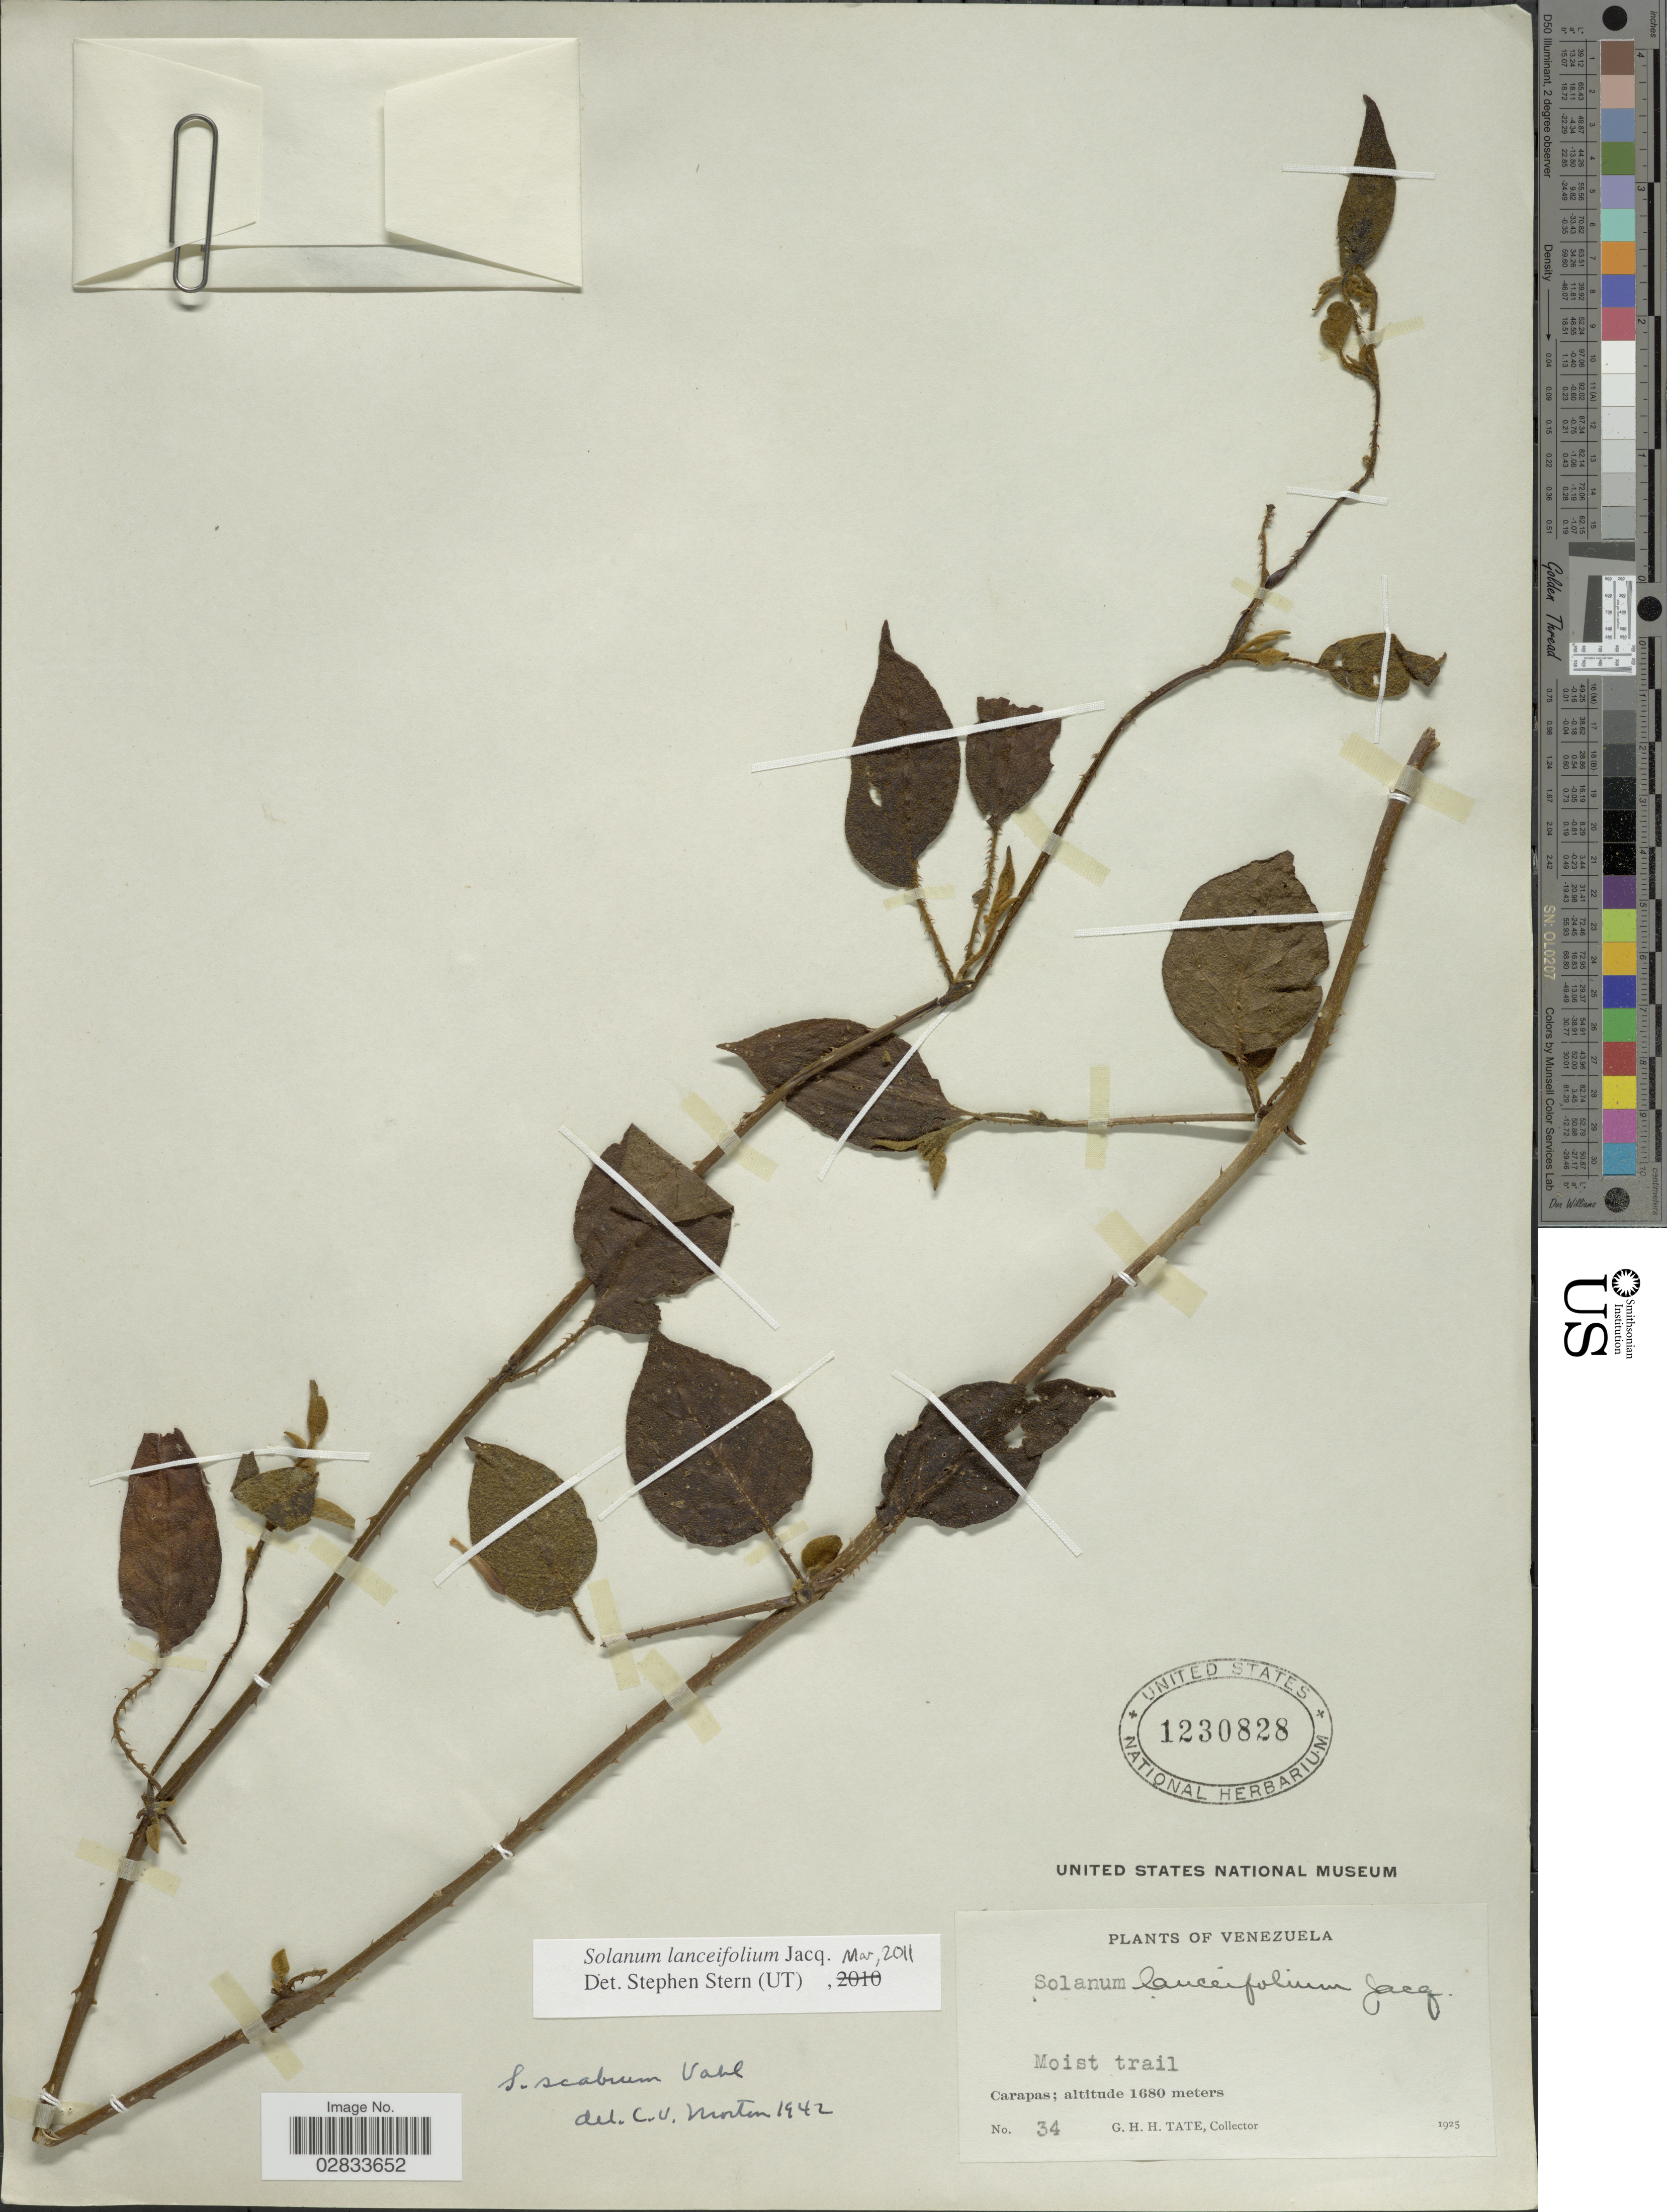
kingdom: Plantae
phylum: Tracheophyta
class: Magnoliopsida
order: Solanales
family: Solanaceae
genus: Solanum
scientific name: Solanum lanceifolium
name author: Jacq.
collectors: G. H. H.Tate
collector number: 34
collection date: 1925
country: Venezuela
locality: Carapas, Moist trail.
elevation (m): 1680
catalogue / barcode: US 1230828